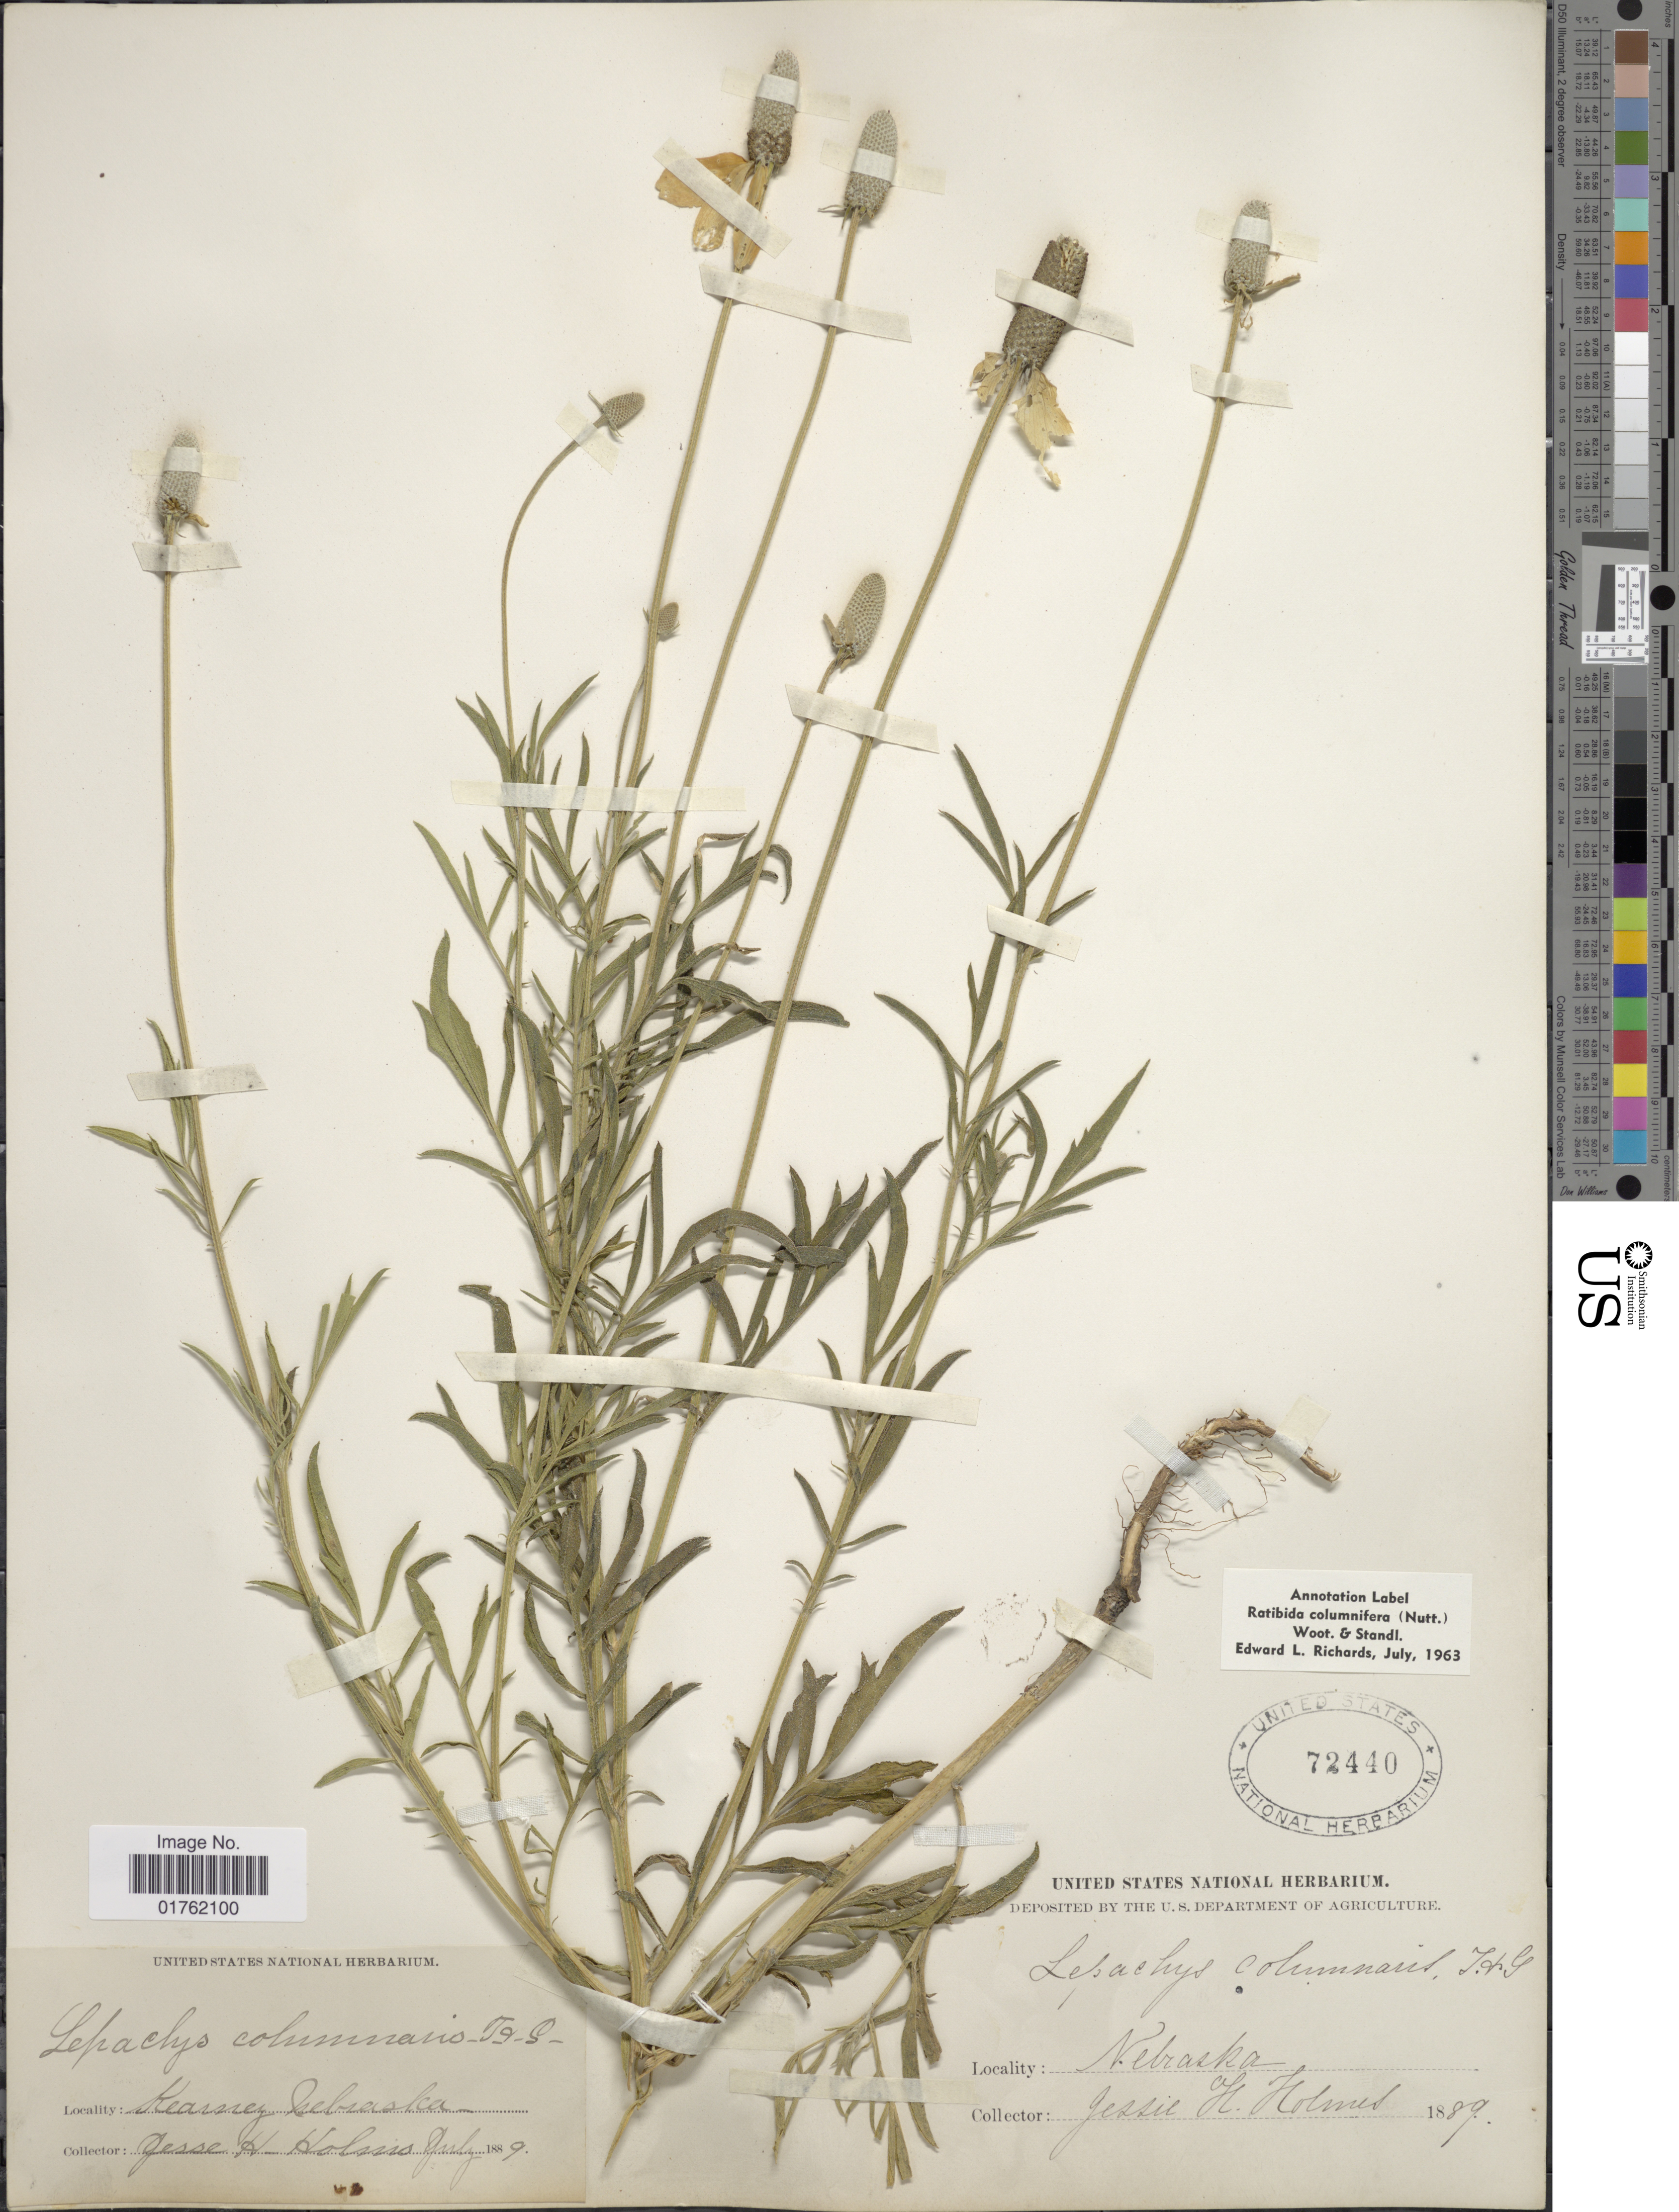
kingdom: Plantae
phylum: Tracheophyta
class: Magnoliopsida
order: Asterales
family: Asteraceae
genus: Ratibida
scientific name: Ratibida columnaris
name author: (Pursh) D. Don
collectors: J. H. Holms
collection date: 1889-07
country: United States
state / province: Nebraska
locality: Kearney Nebraska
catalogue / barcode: US 72440